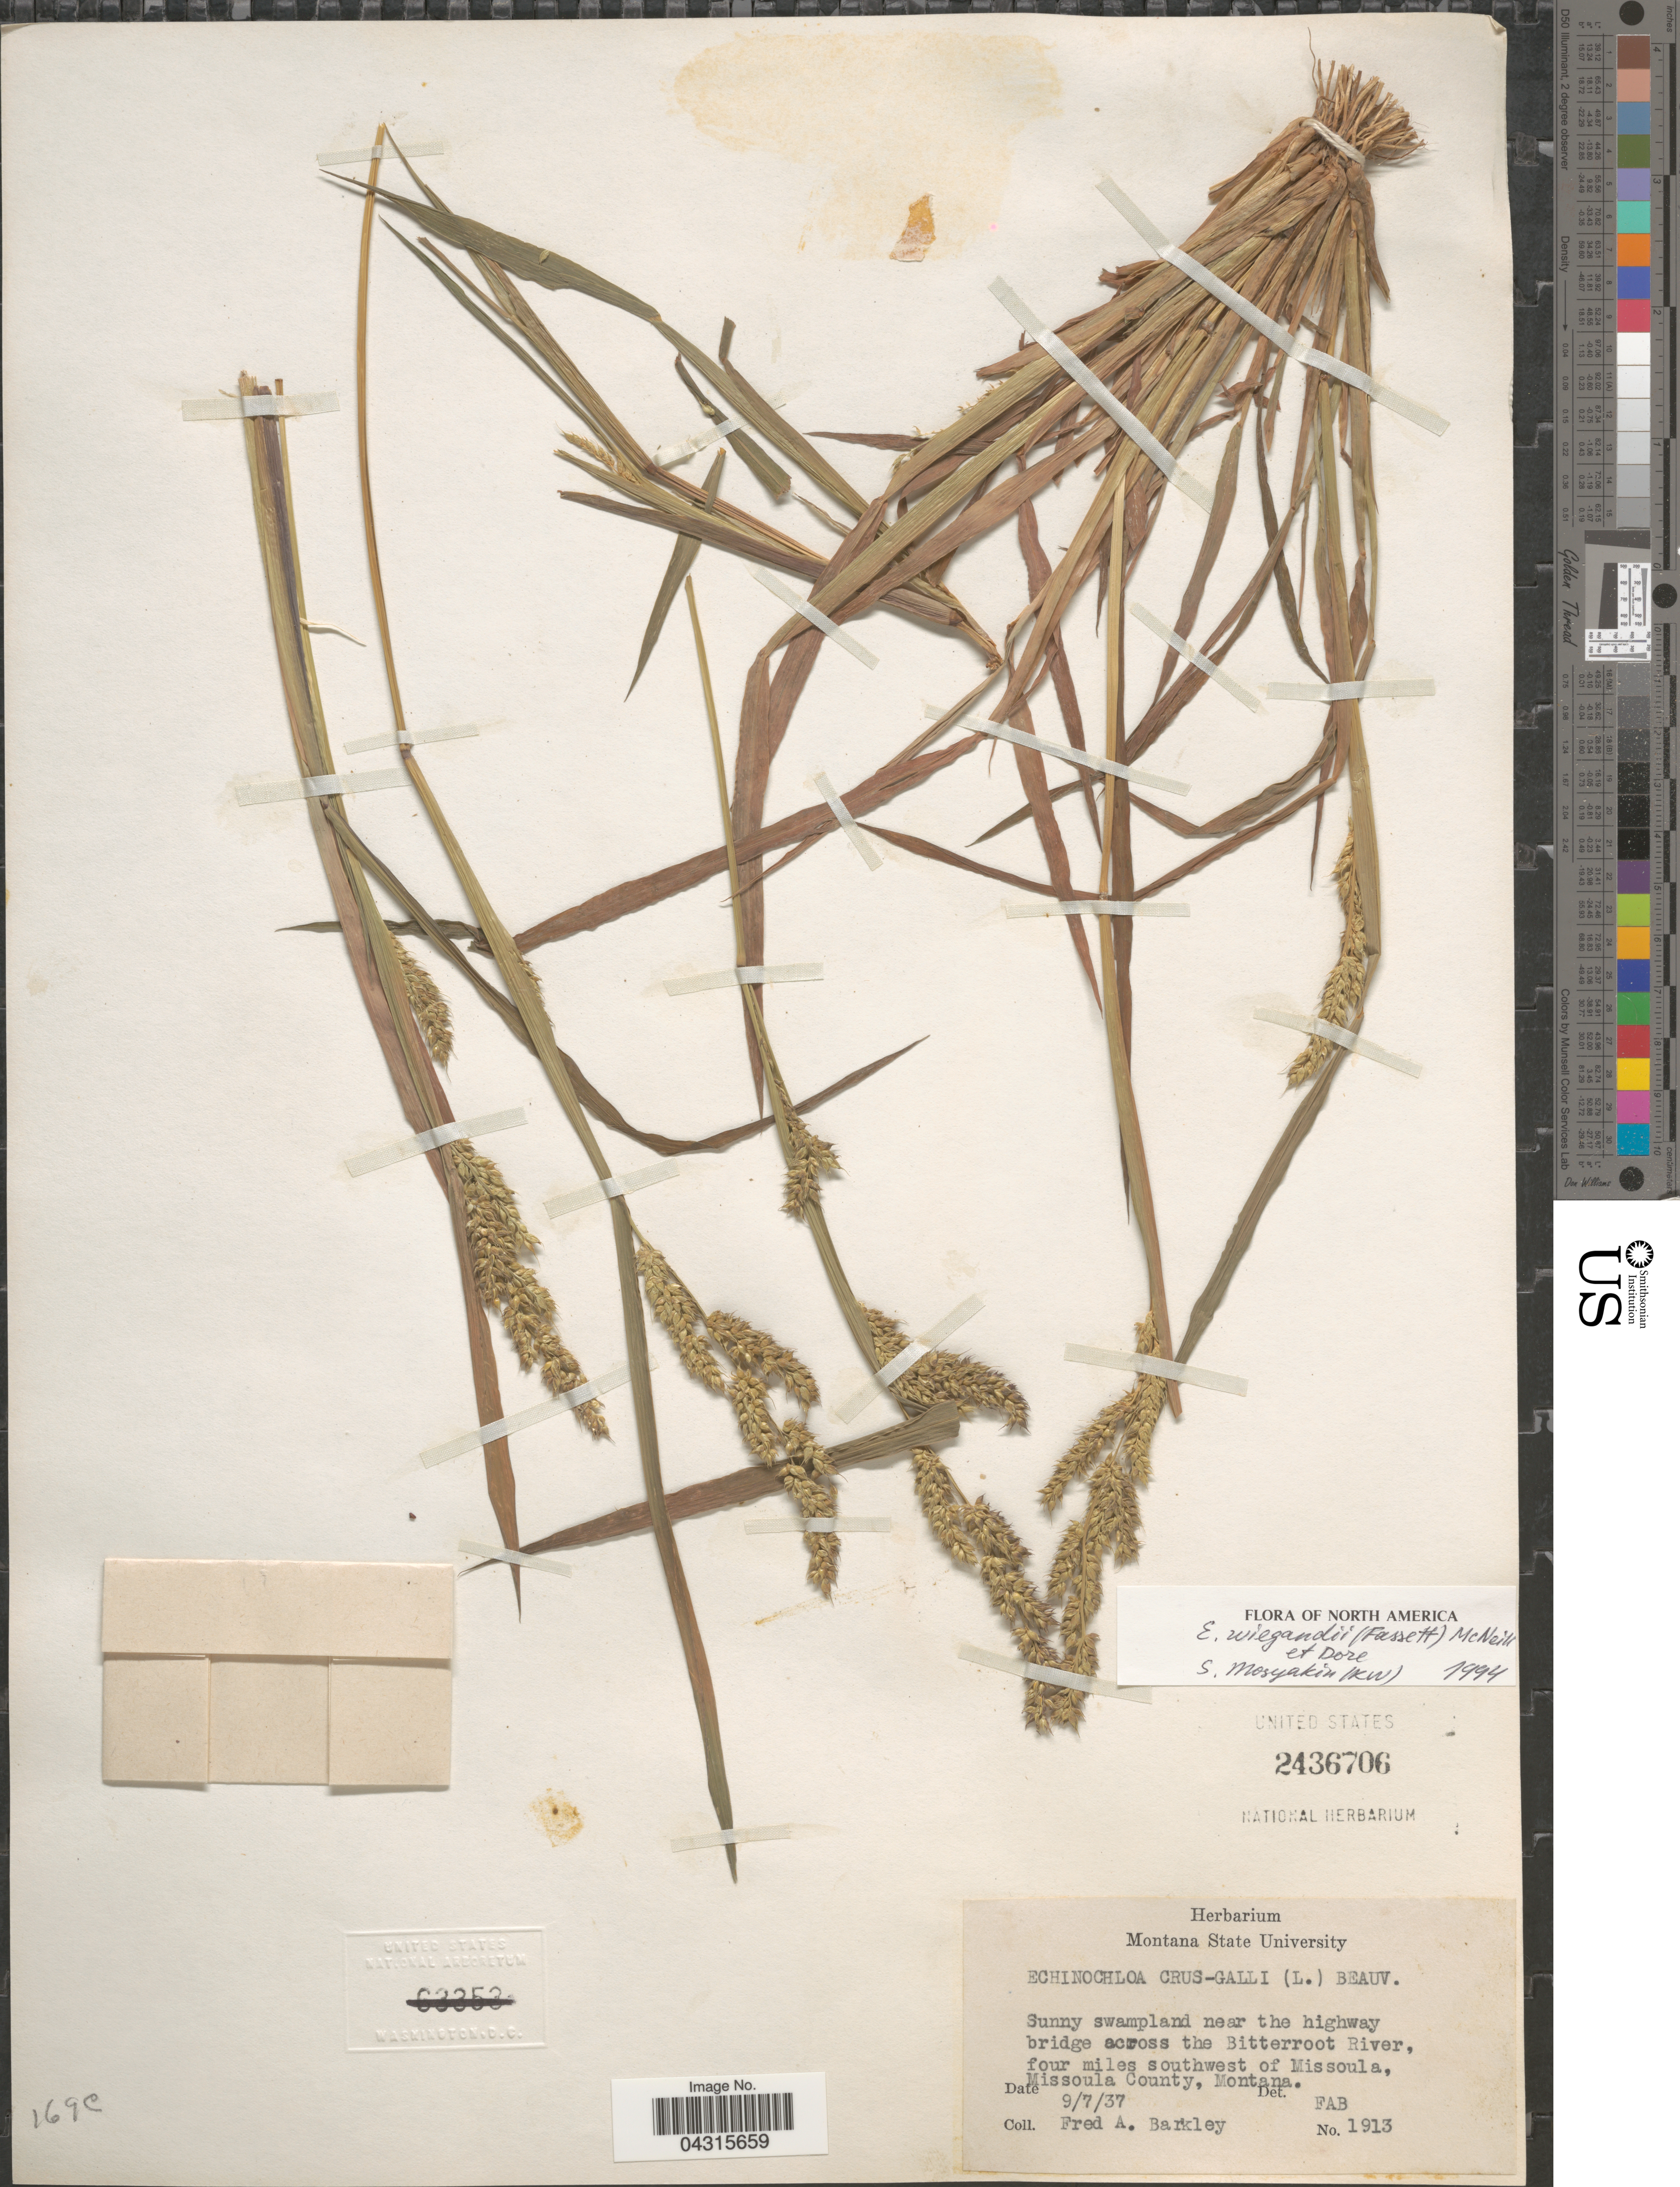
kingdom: Plantae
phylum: Tracheophyta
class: Liliopsida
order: Poales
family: Poaceae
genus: Echinochloa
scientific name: Echinochloa muricata var. microstachya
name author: Wiegand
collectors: F. A. Barkley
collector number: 1913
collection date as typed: Transcribed d/m/y: 7/9/37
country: United States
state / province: Montana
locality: Sunny swampland near the highway bridge across the Bitterroot River, four miles southwest of Missoula, Missoula County.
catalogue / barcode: US 2436706